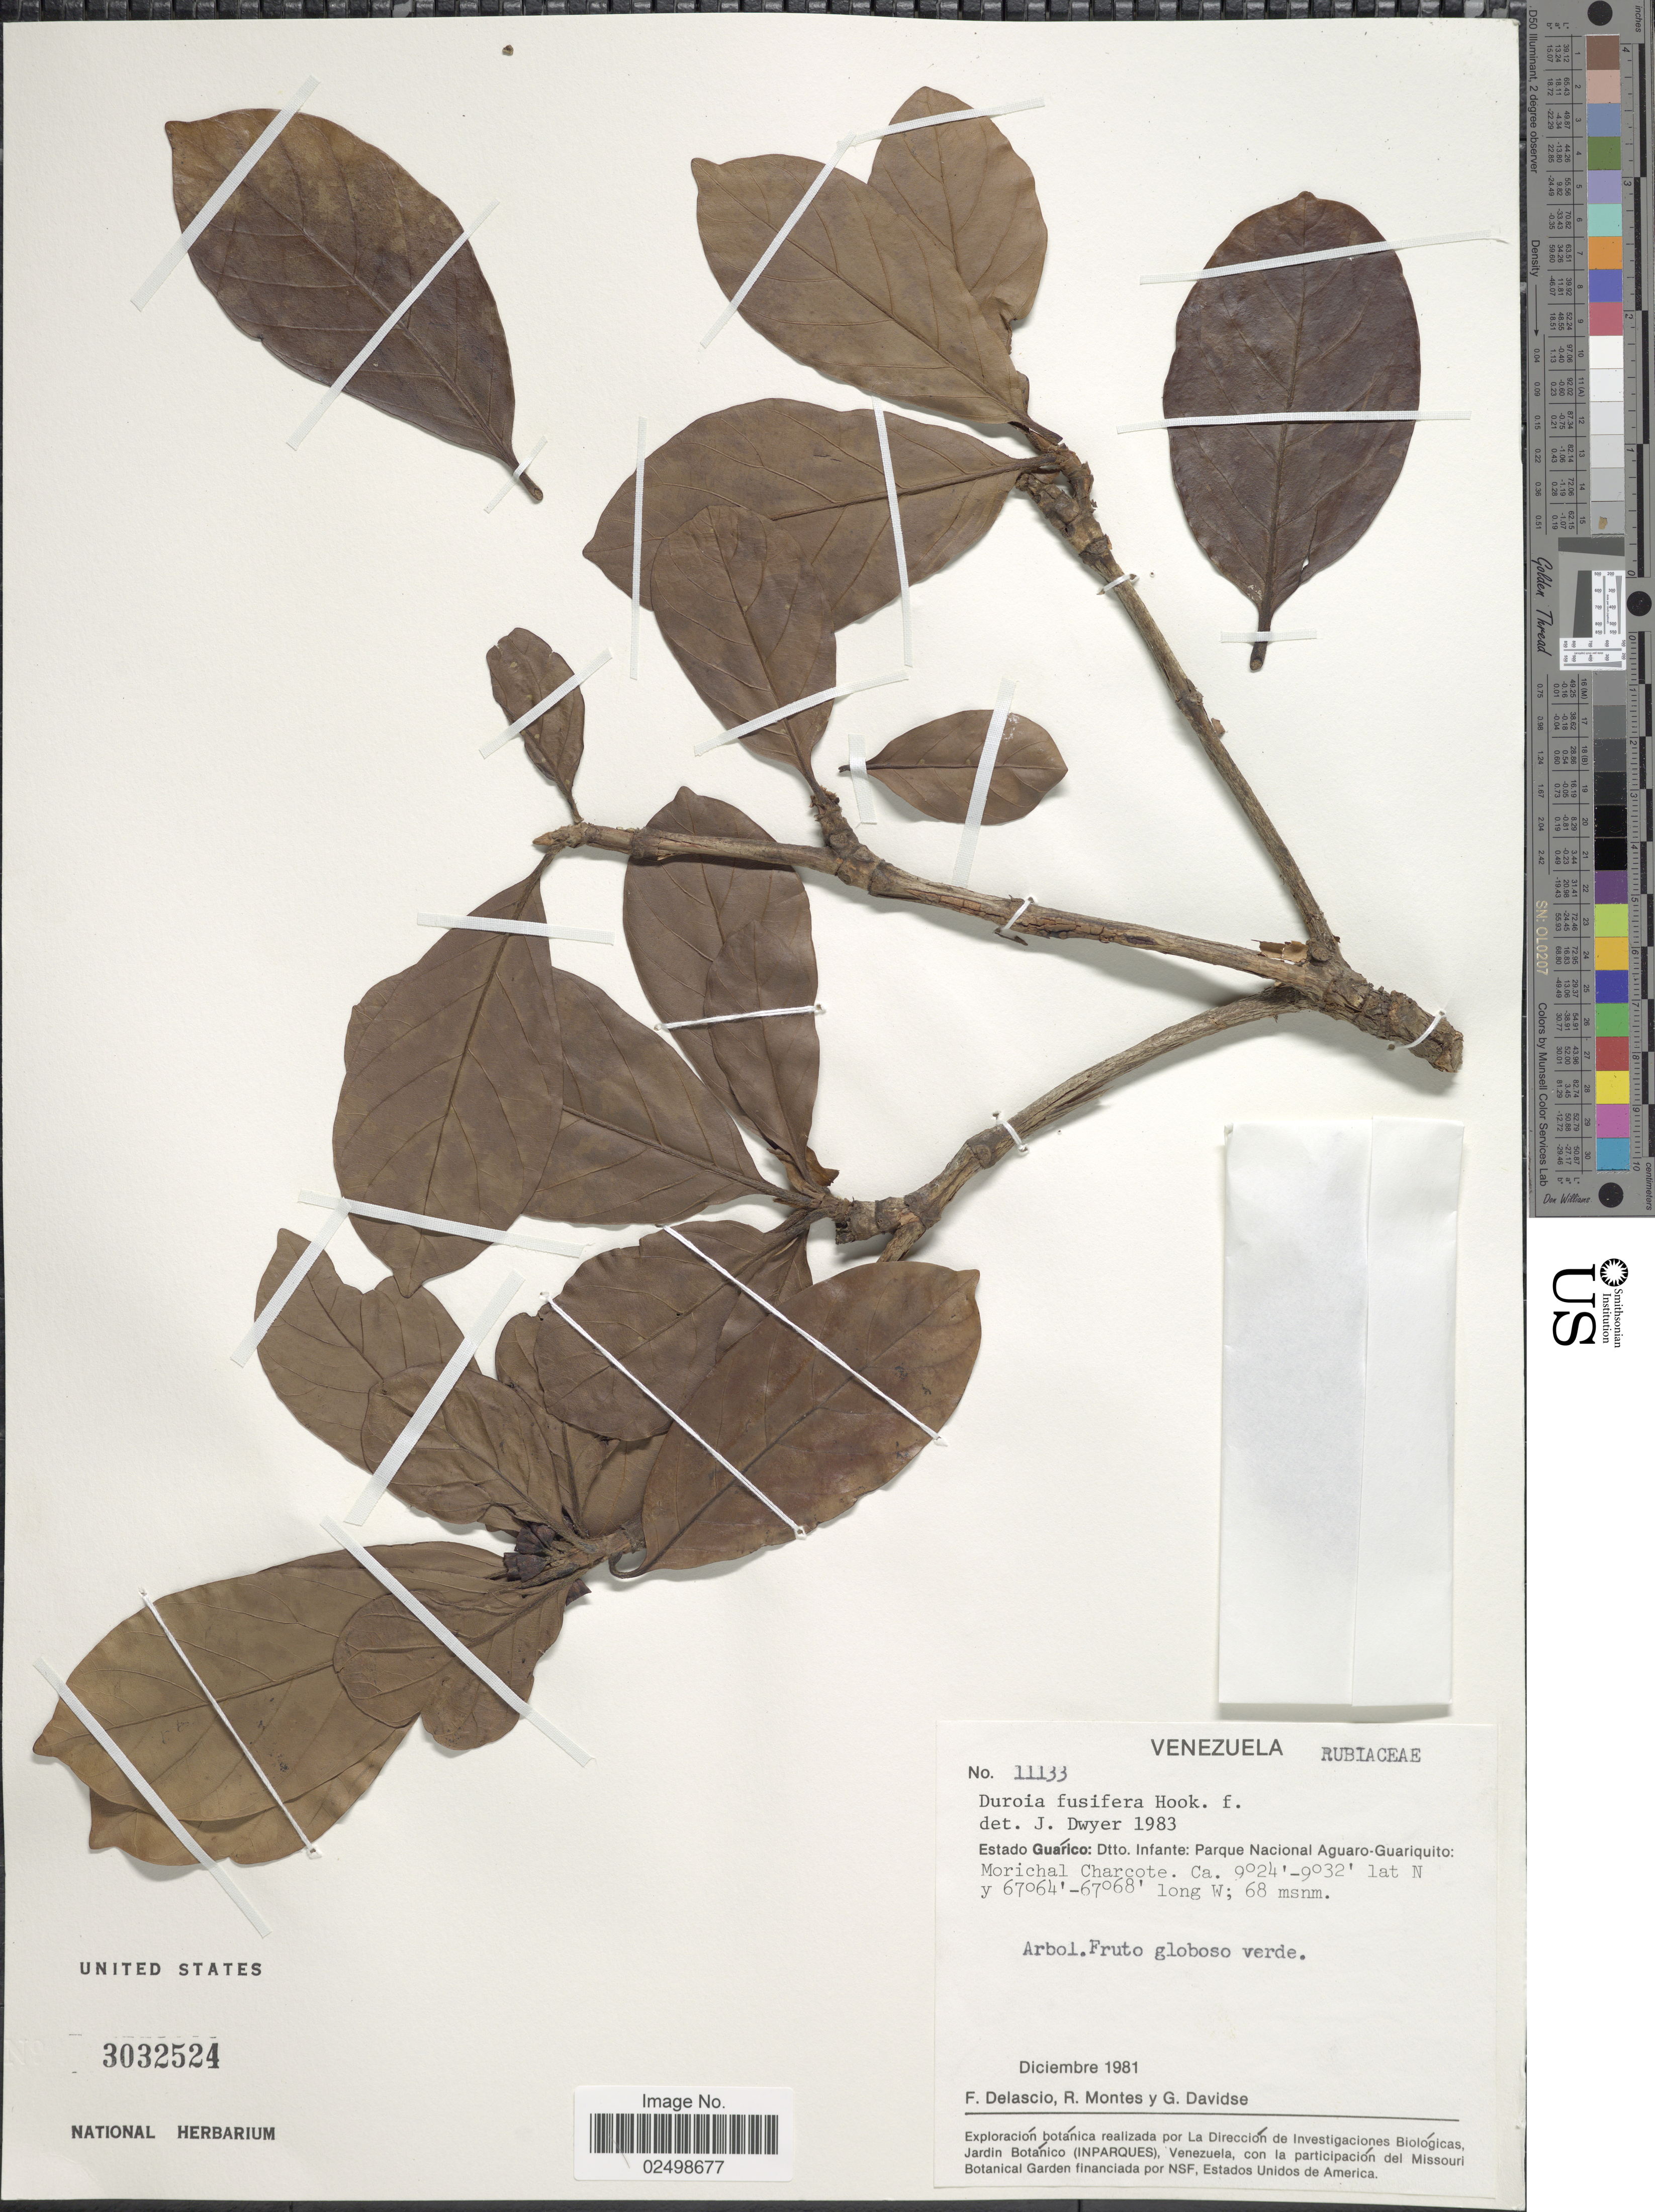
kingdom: Plantae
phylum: Tracheophyta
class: Magnoliopsida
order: Gentianales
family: Rubiaceae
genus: Duroia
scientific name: Duroia fusifera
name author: Spruce ex K. Schum.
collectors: F. Delascio C., R. Montes & G. Davidse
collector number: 11133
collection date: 1981-12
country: Venezuela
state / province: Guárico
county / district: Leonardo Infante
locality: Dtt. Infante: Parque Nacional Aguaro-Guariquito: Morichal Charcote.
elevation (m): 68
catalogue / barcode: US 3032524